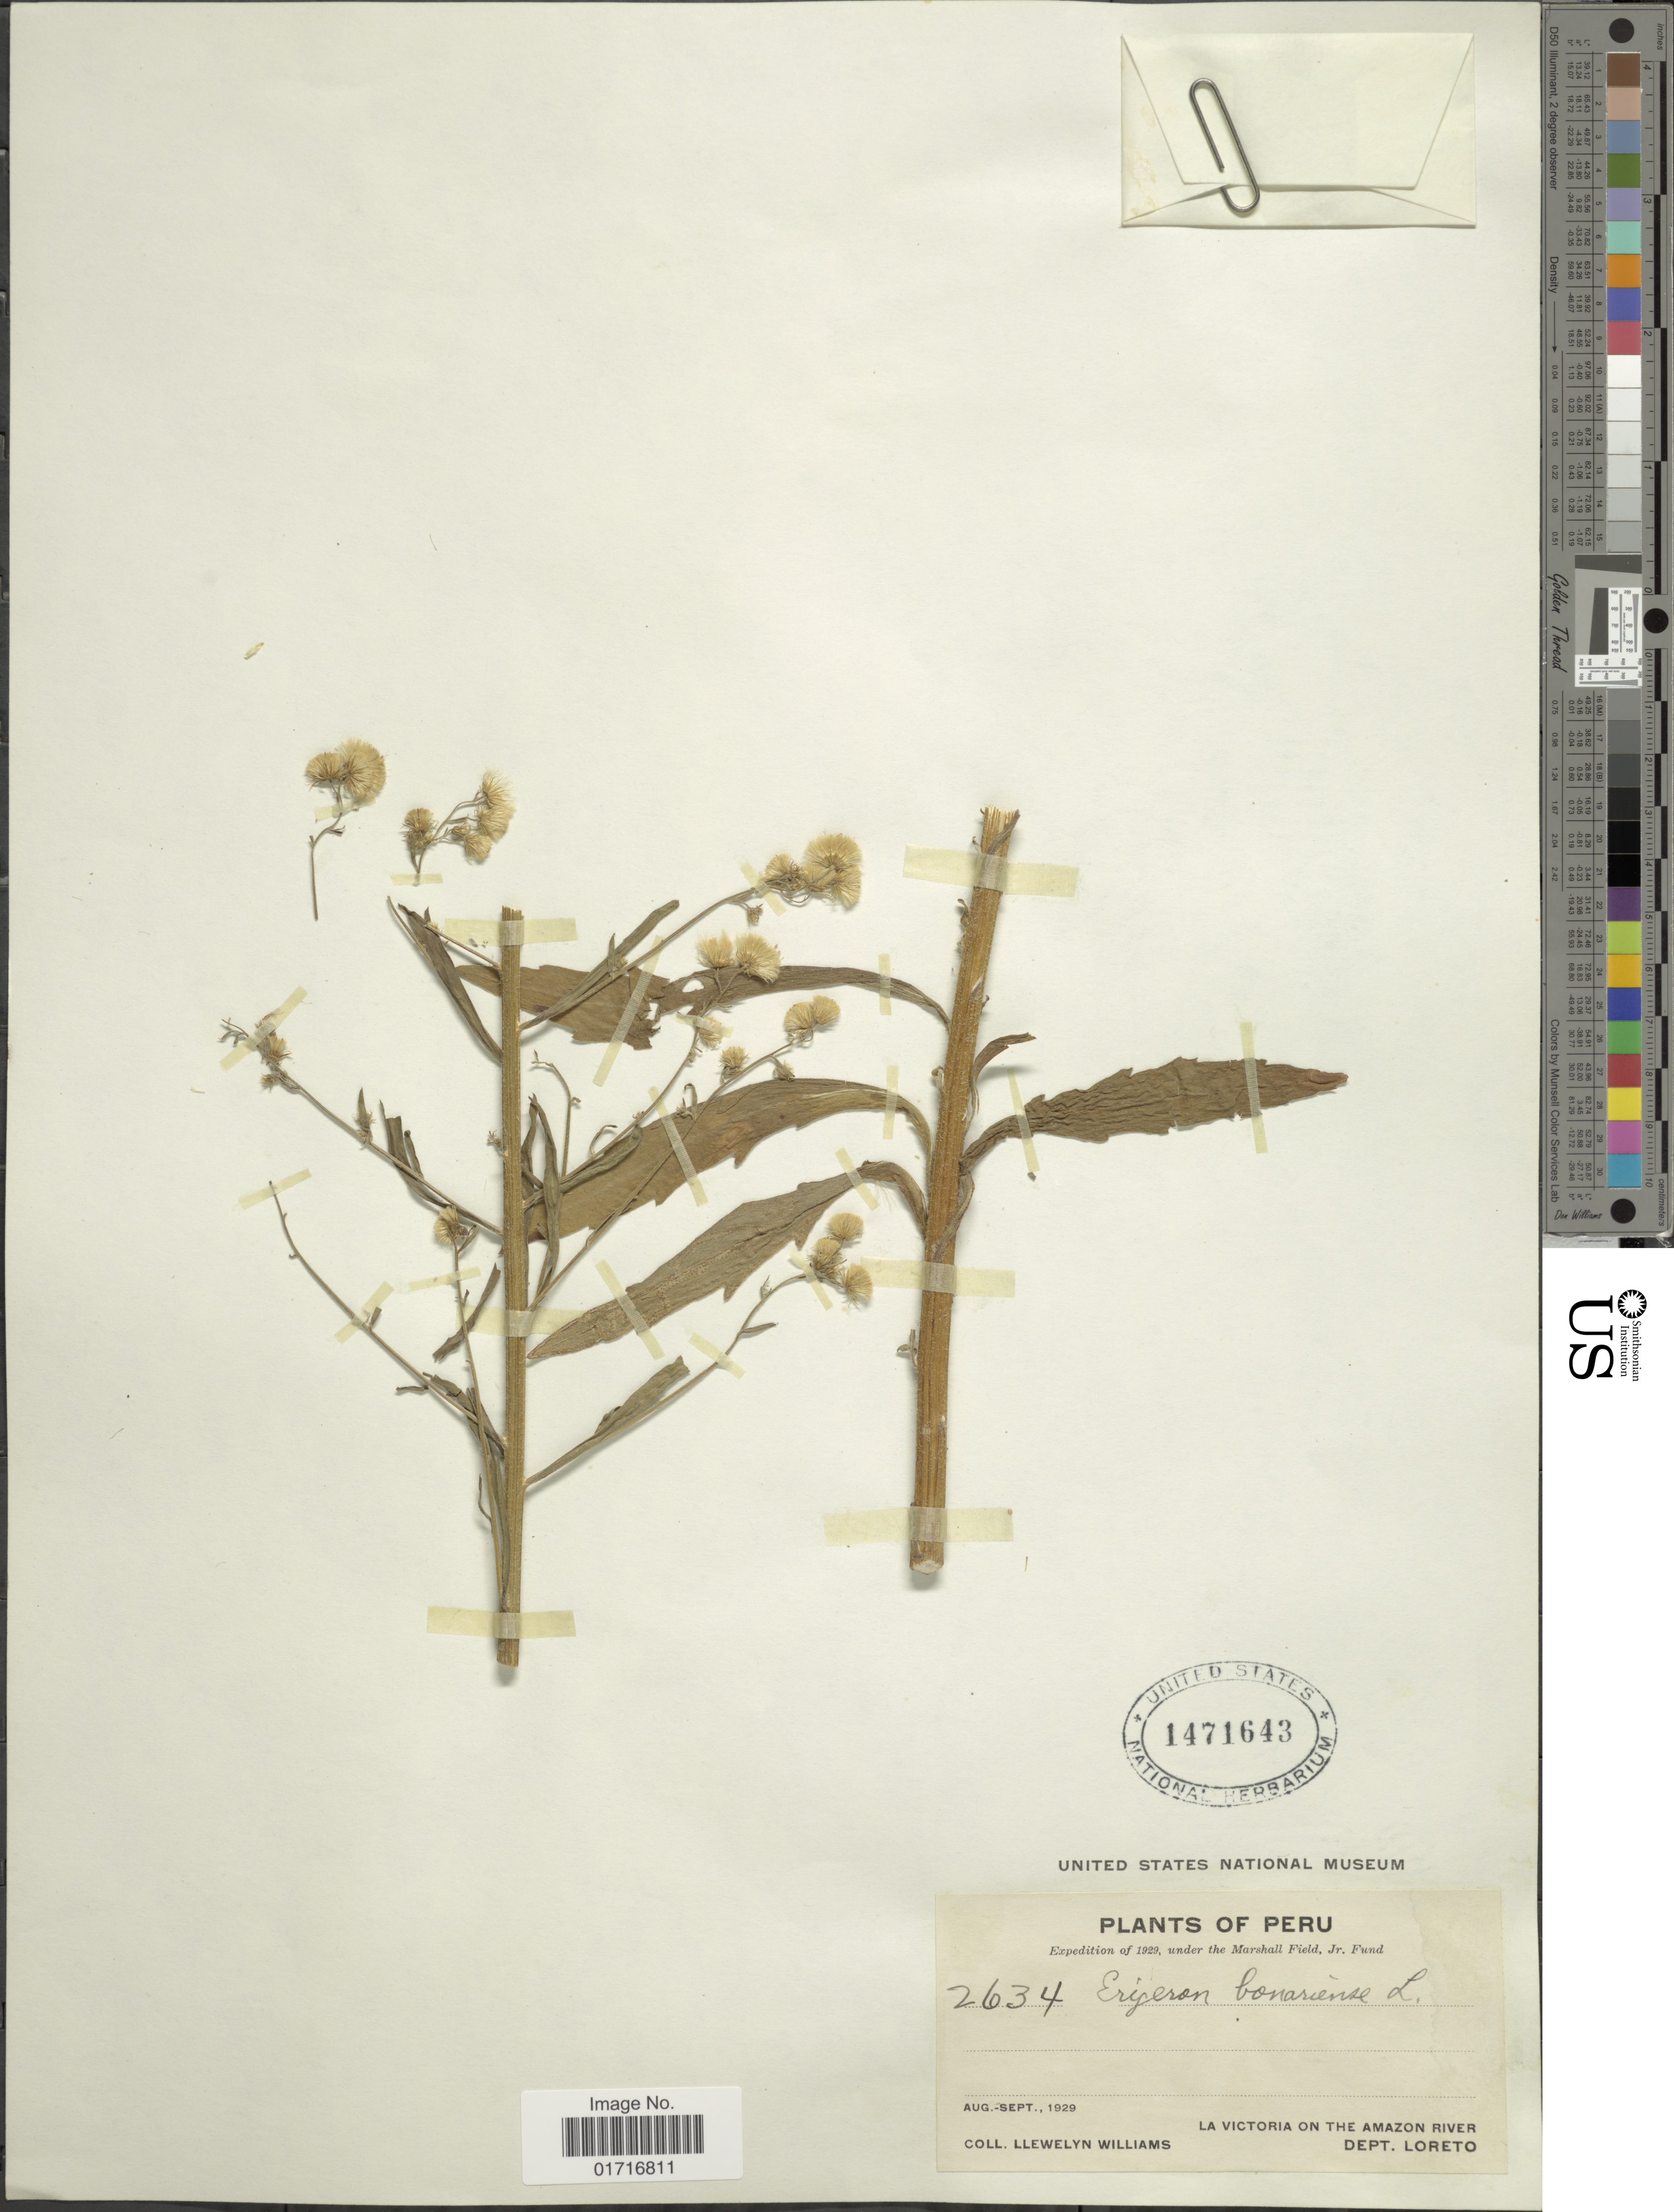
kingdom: Plantae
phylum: Tracheophyta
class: Magnoliopsida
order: Asterales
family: Asteraceae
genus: Conyza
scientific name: Conyza bonariensis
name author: (L.) Cronq.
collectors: Ll. Williams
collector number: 2634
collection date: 1929-08/1929-09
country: Peru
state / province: Loreto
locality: La Victoria on the Amazon River.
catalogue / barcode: US 1471643